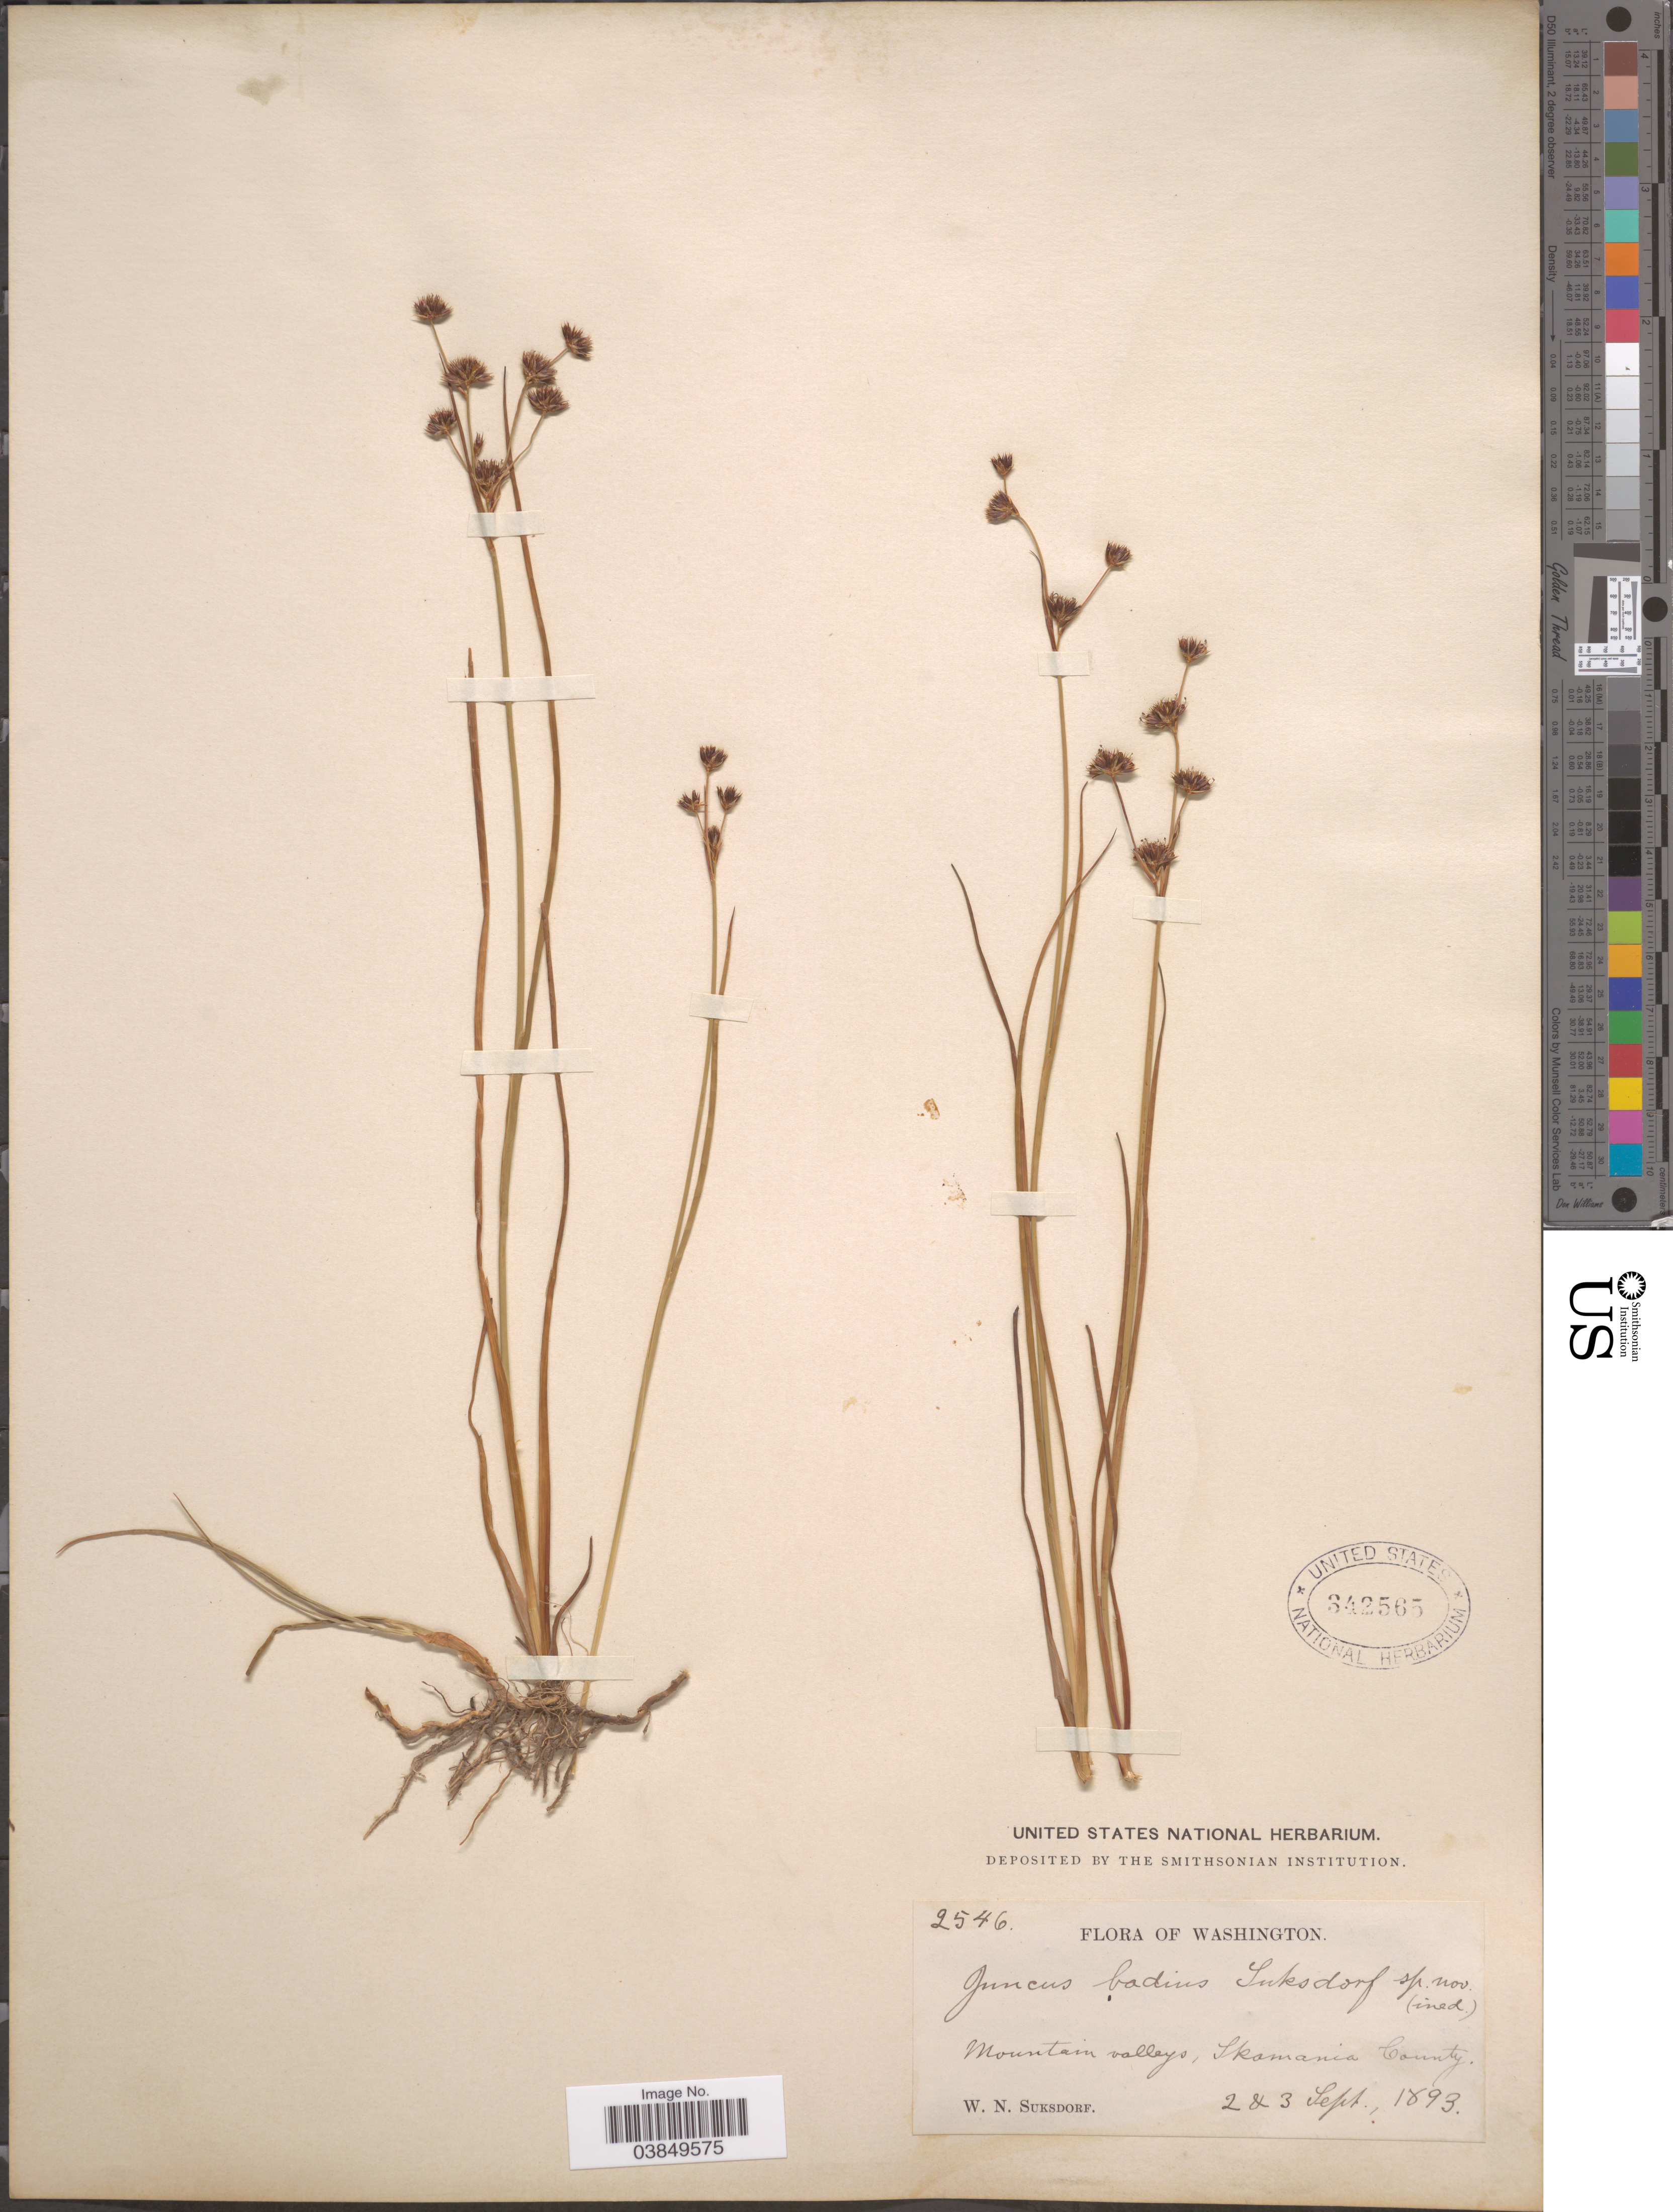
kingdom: Plantae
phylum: Tracheophyta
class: Liliopsida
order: Poales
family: Juncaceae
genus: Juncus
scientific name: Juncus badius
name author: Suksd.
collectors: W. N. Suksdorf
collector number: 2546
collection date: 1893-09-02/1893-09-03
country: United States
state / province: Washington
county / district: Skamania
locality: Mountain valleys, Skamania County.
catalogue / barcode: US 342565